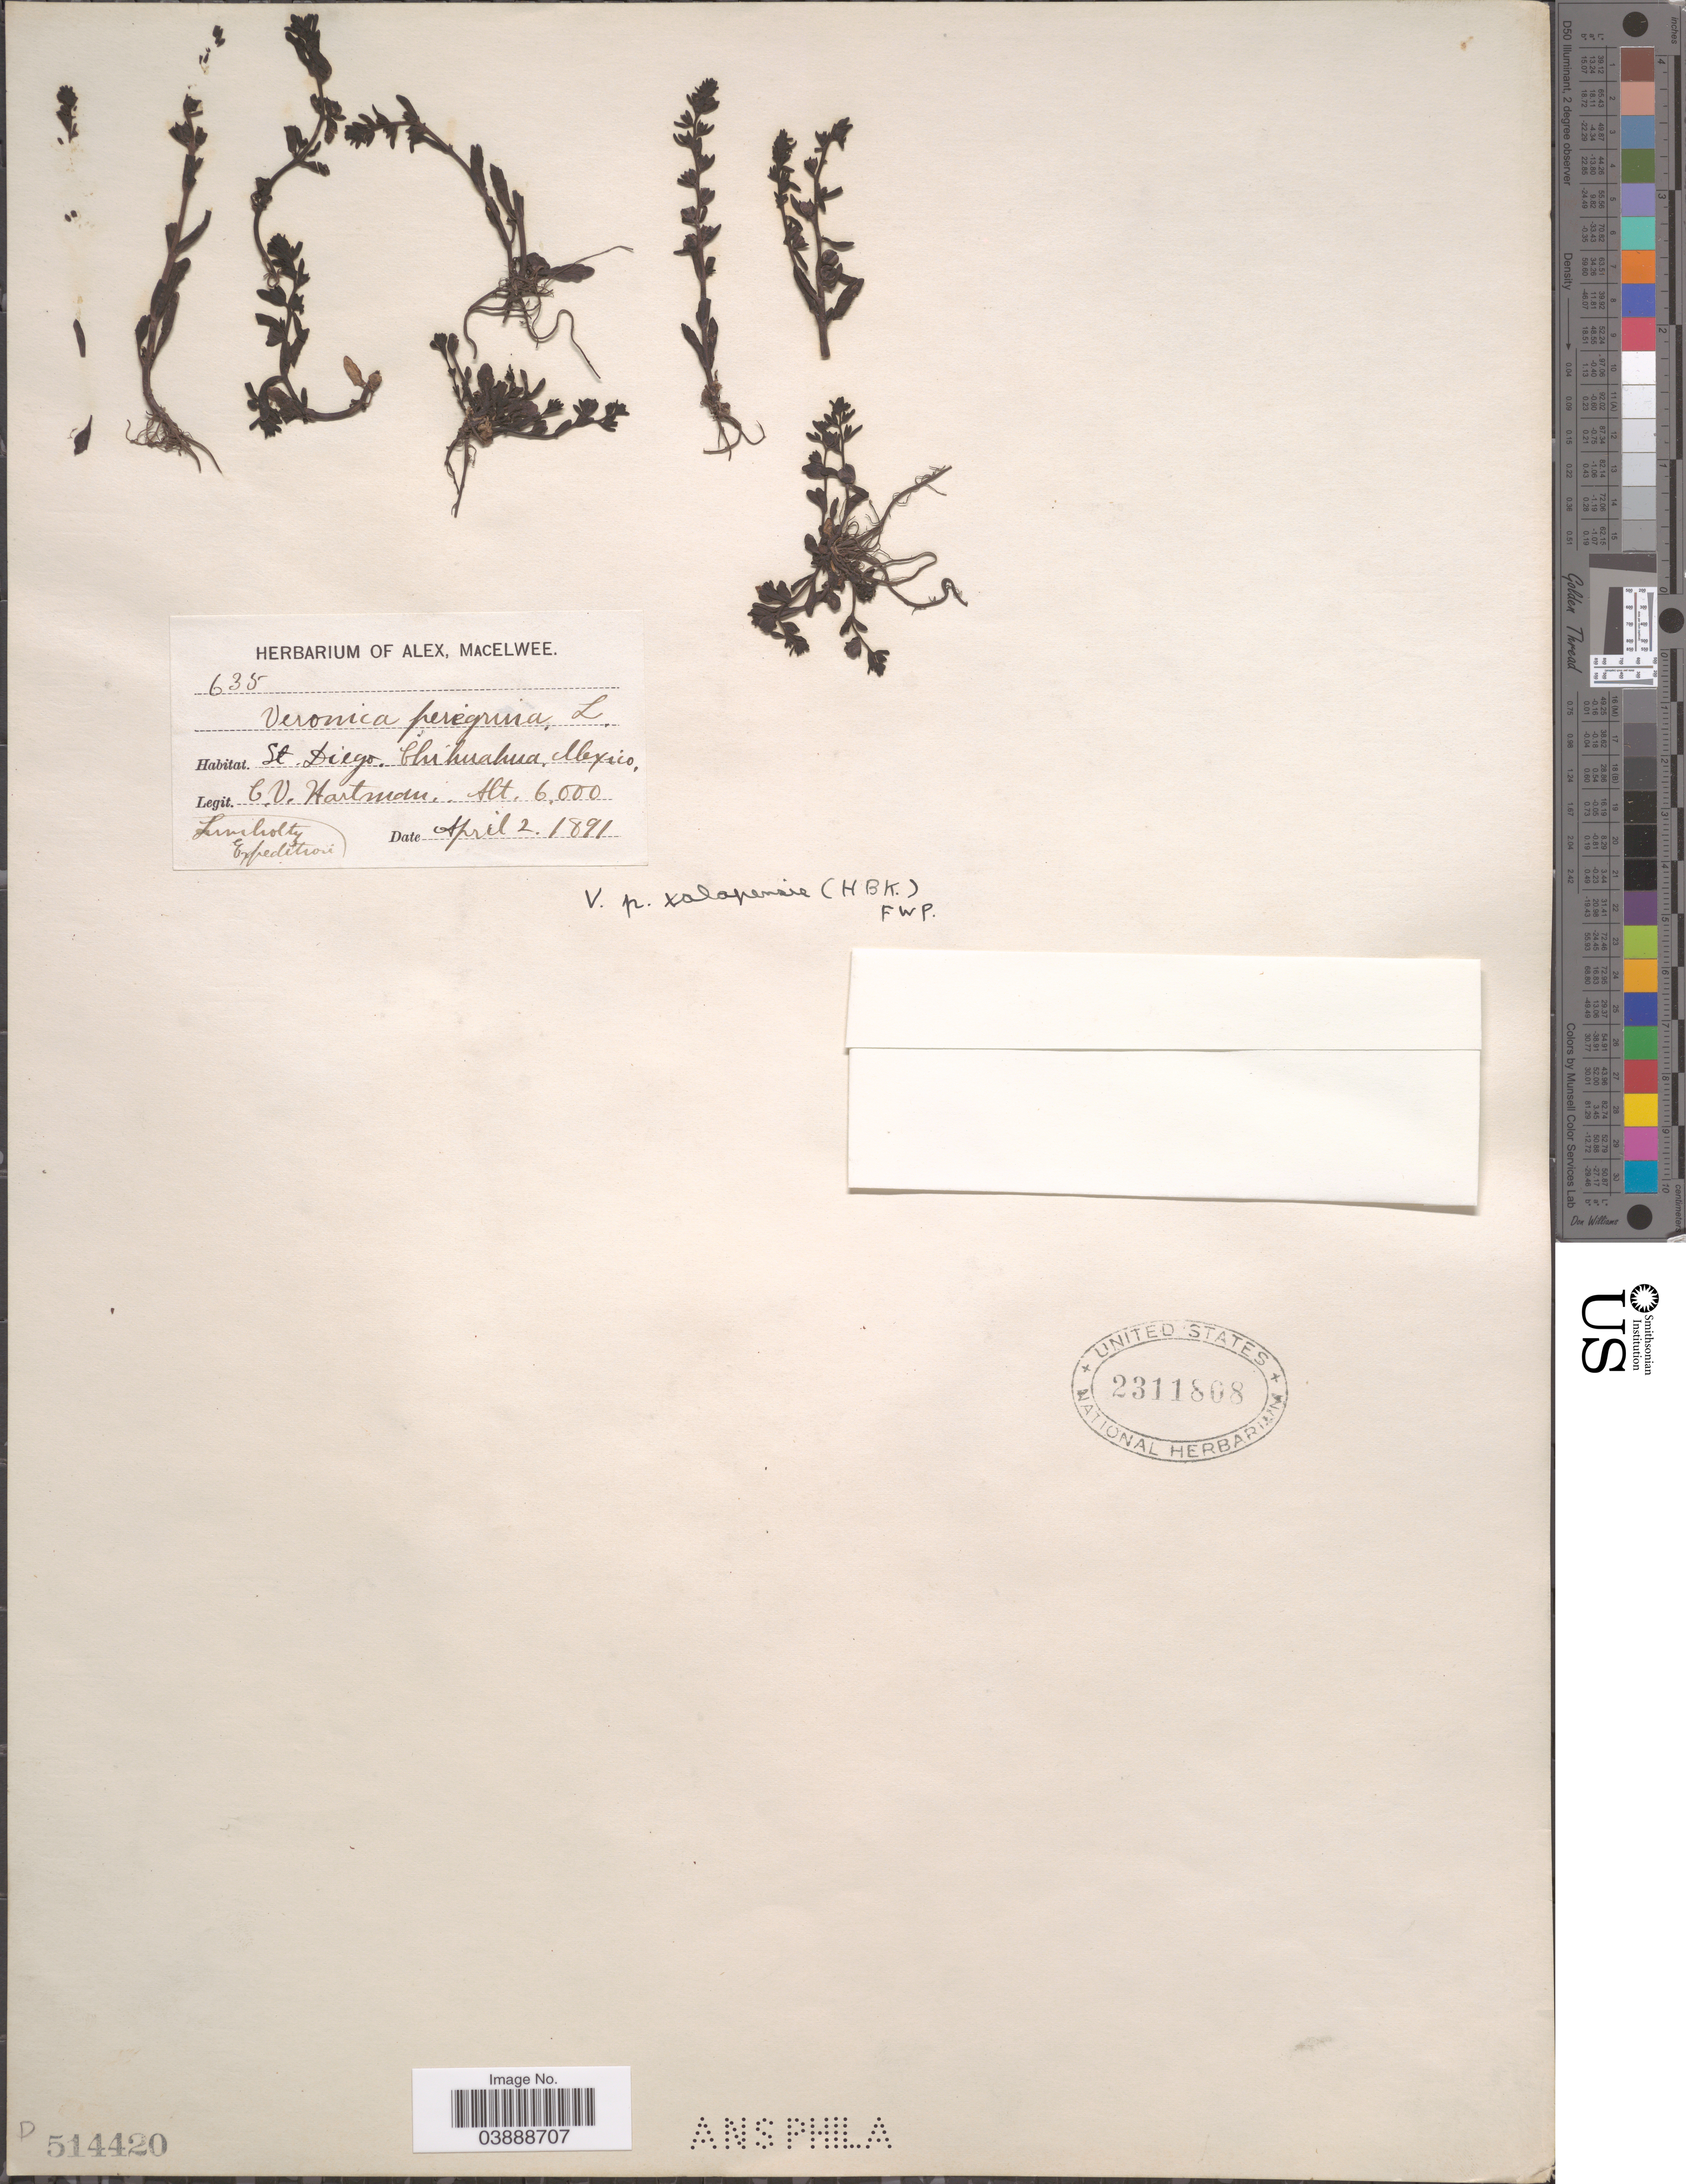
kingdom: Plantae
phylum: Tracheophyta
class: Magnoliopsida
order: Lamiales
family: Plantaginaceae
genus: Veronica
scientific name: Veronica peregrina subsp. xalapensis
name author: (Kunth) Pennell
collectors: C. V. Hartman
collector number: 635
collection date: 1891-04-02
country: Mexico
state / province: Chihuahua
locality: St. Diego.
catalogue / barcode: US 2311808